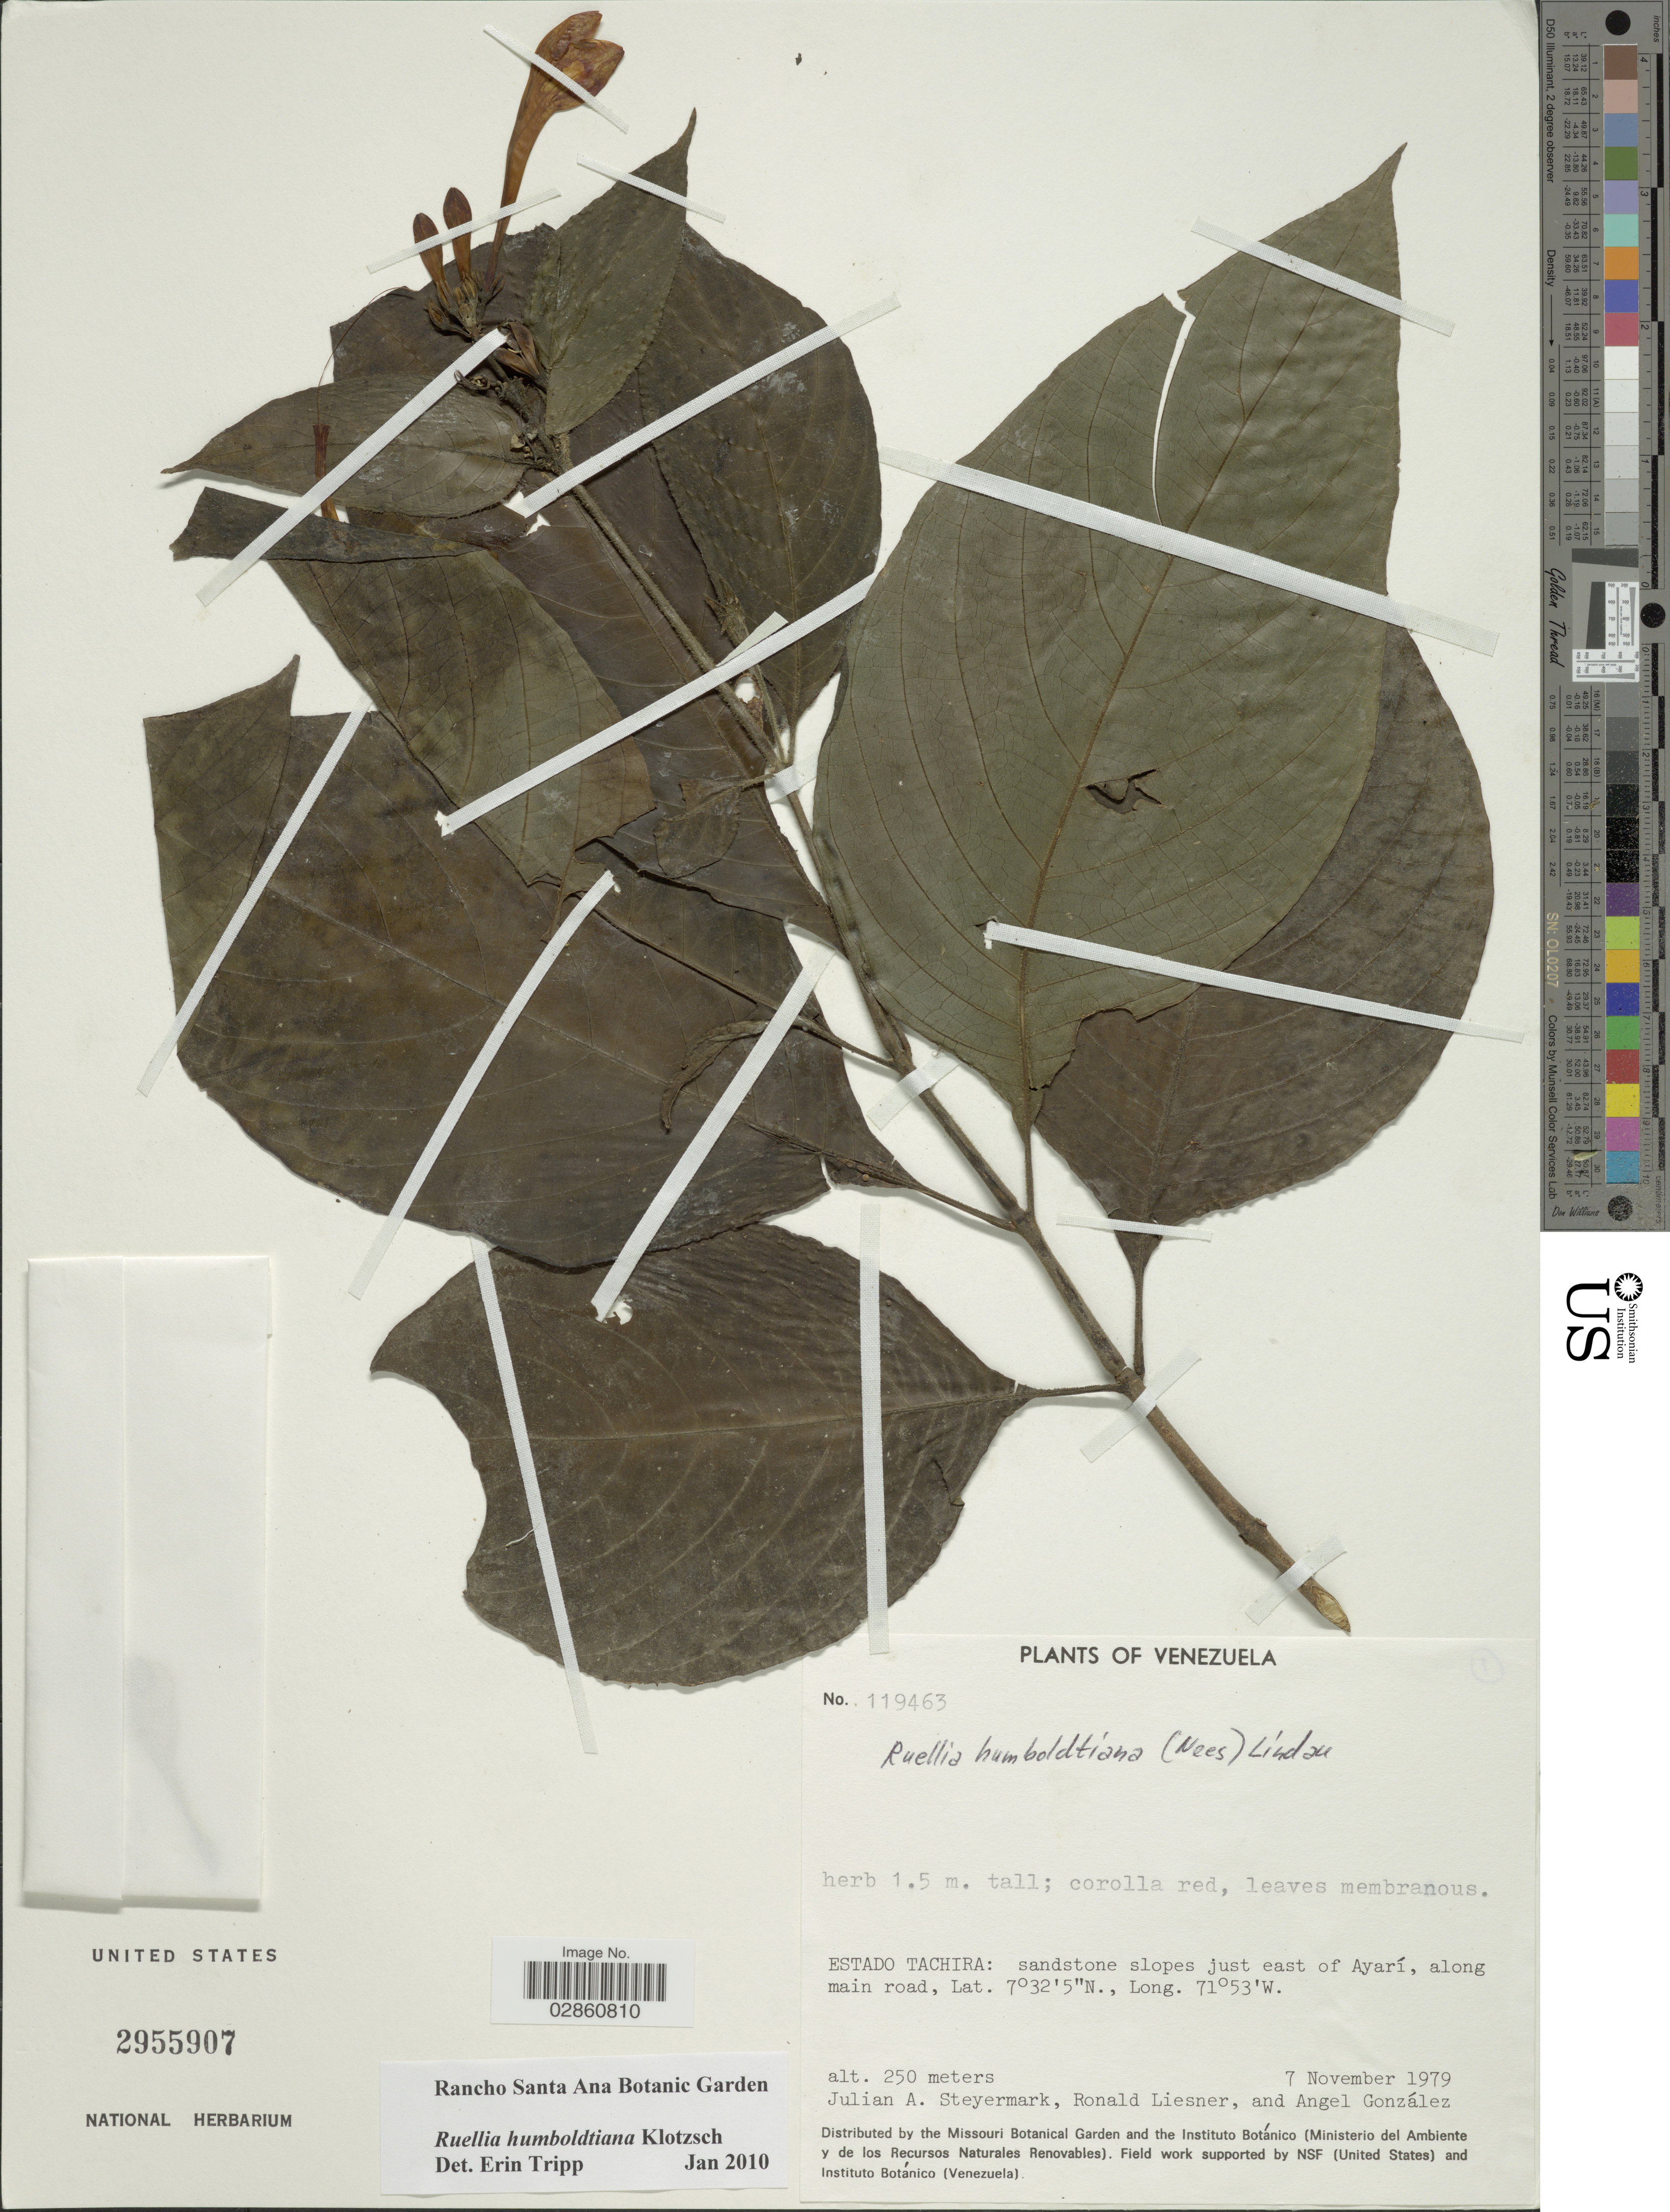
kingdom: Plantae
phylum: Tracheophyta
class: Magnoliopsida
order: Lamiales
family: Acanthaceae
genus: Ruellia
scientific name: Ruellia humboldtiana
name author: (Nees) Lindau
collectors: J. Steyermark, R. L. Liesner & A. C. González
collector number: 119463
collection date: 1979-11-07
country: Venezuela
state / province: Tachira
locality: Estado Tachira: sandstone slopes just east of Ayarí, along main road.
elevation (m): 250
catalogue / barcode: US 2955907